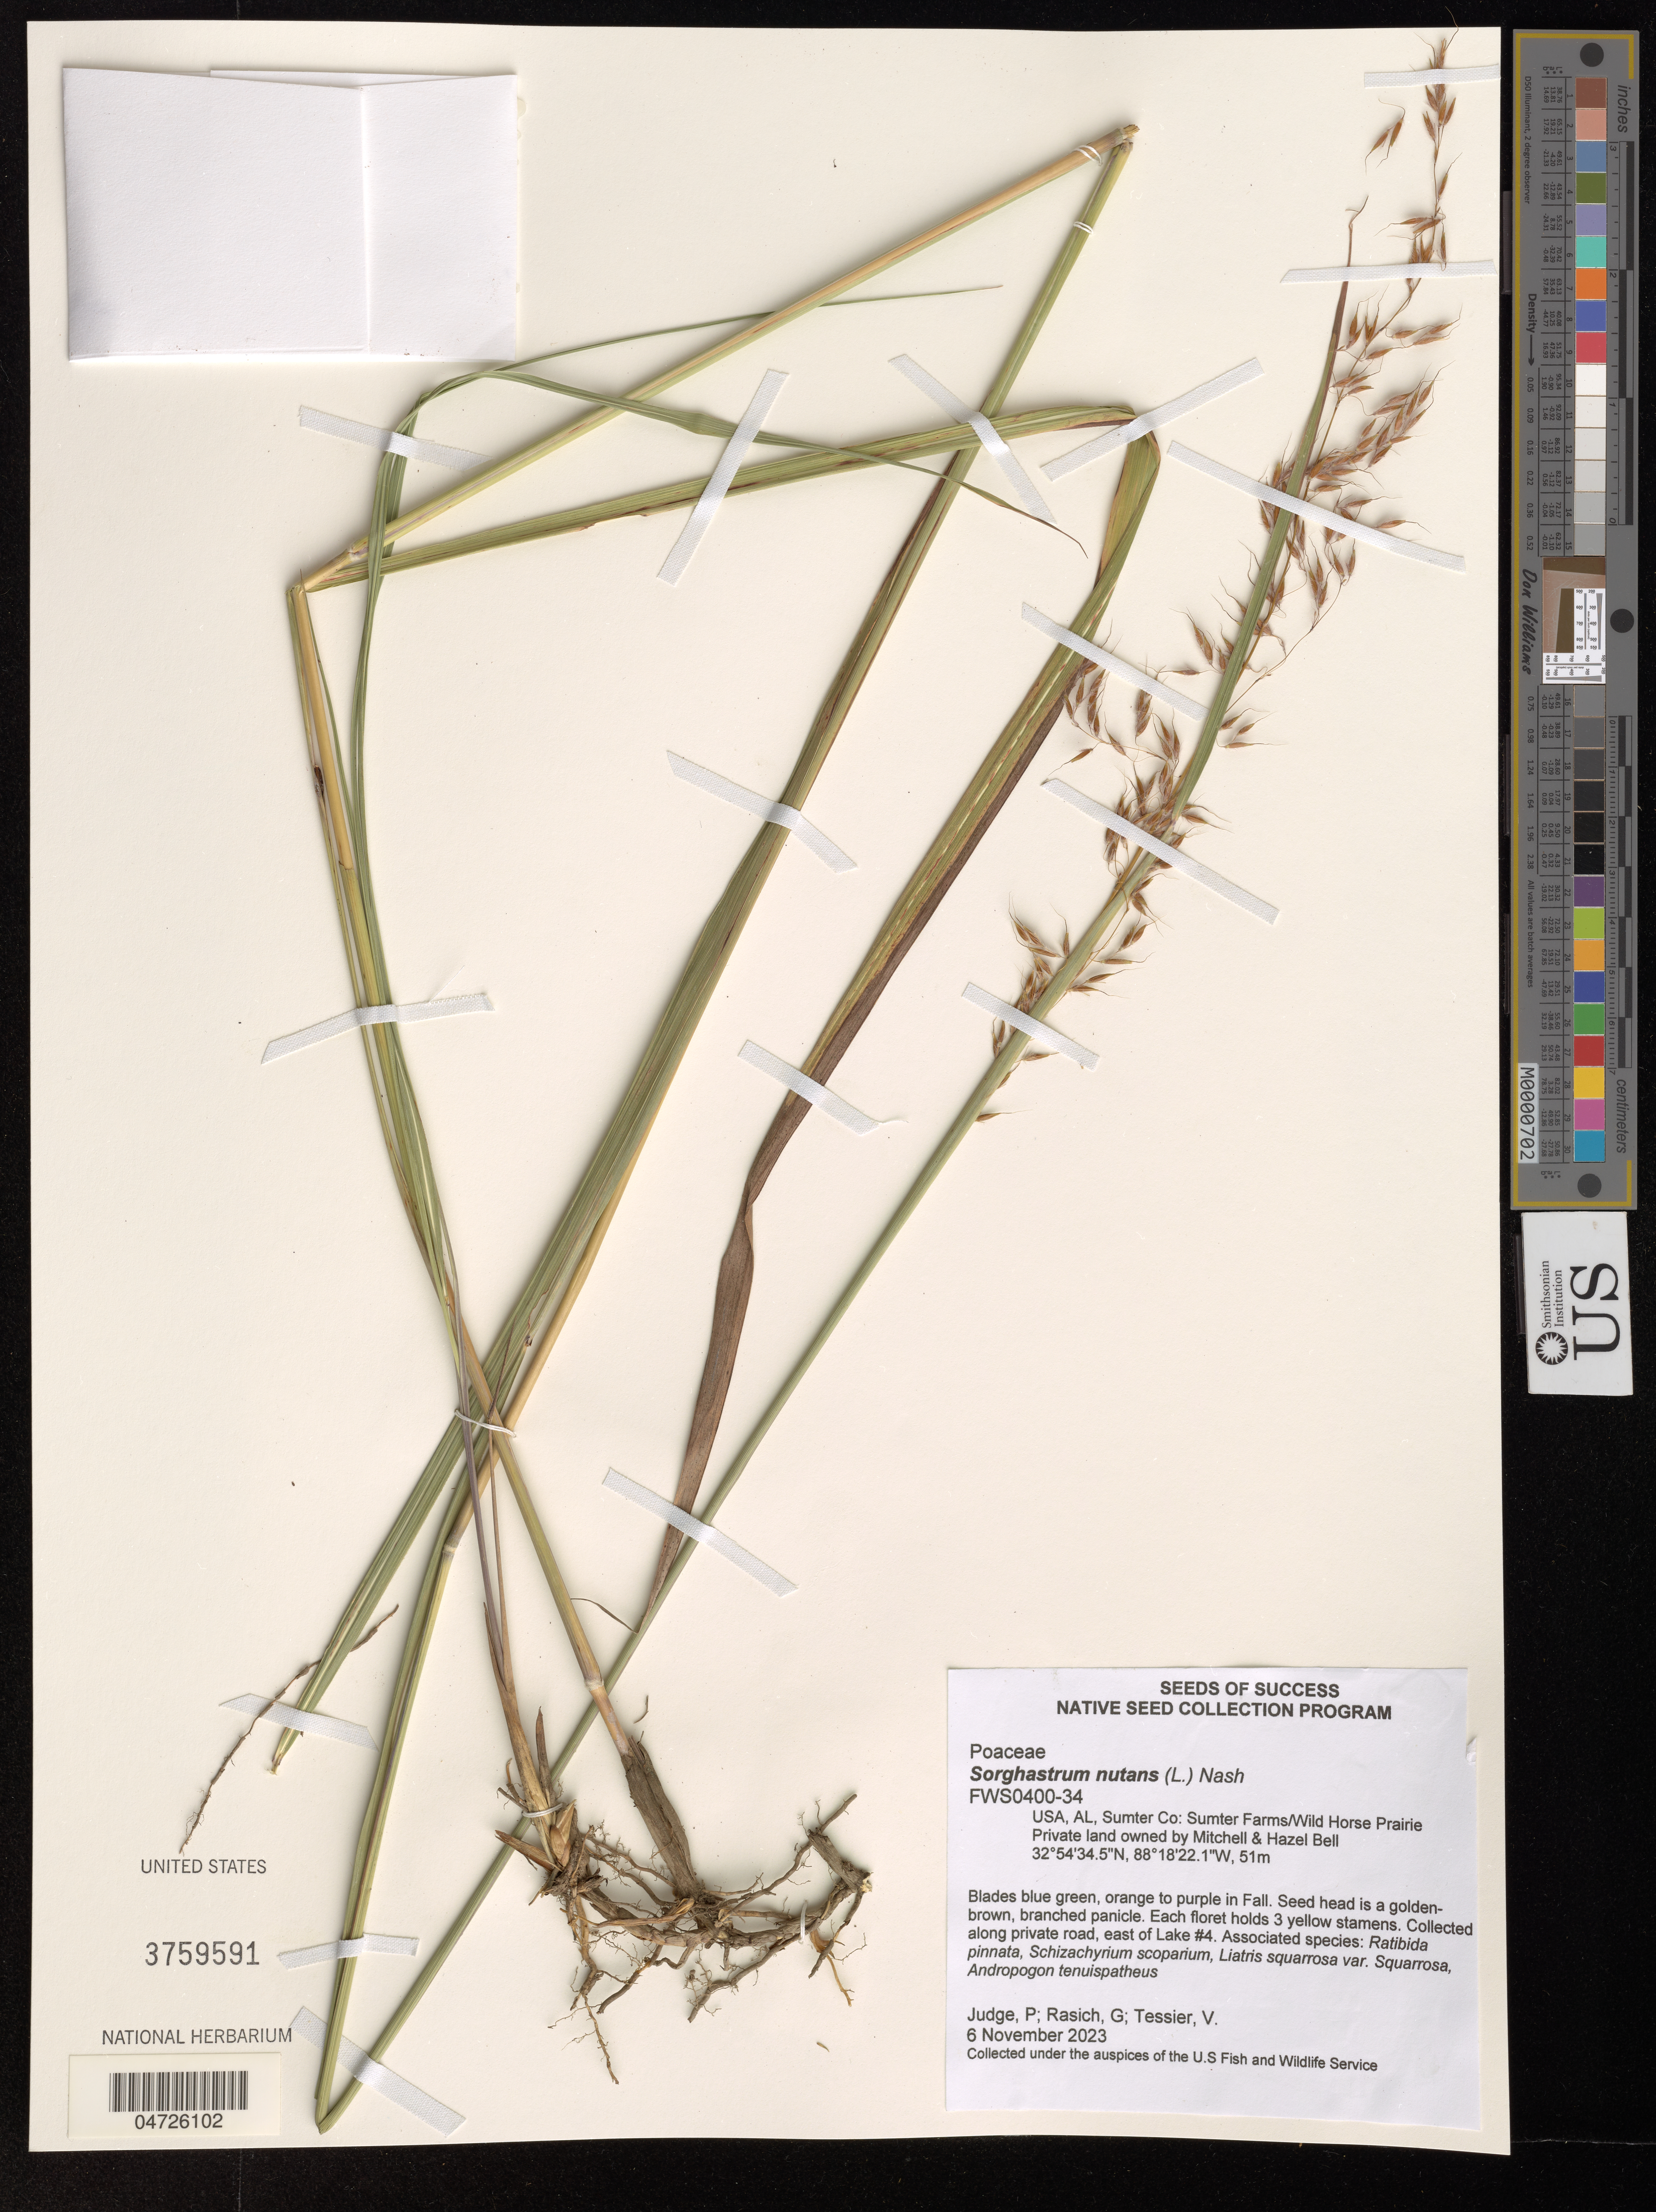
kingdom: Plantae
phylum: Tracheophyta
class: Liliopsida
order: Poales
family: Poaceae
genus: Sorghastrum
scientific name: Sorghastrum nutans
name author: (L.) Nash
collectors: P. Judge, G. Rasich & V. Tessier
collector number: FWS0400-34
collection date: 2023-11-06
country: United States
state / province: Alabama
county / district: Sumter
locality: Sumter Co: Sumter Farms/Wild Horse Prairie Private land owned by Mitchell & Hazel Bell. Collected along private road, east of Lake #4.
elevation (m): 51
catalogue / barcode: US 3759591